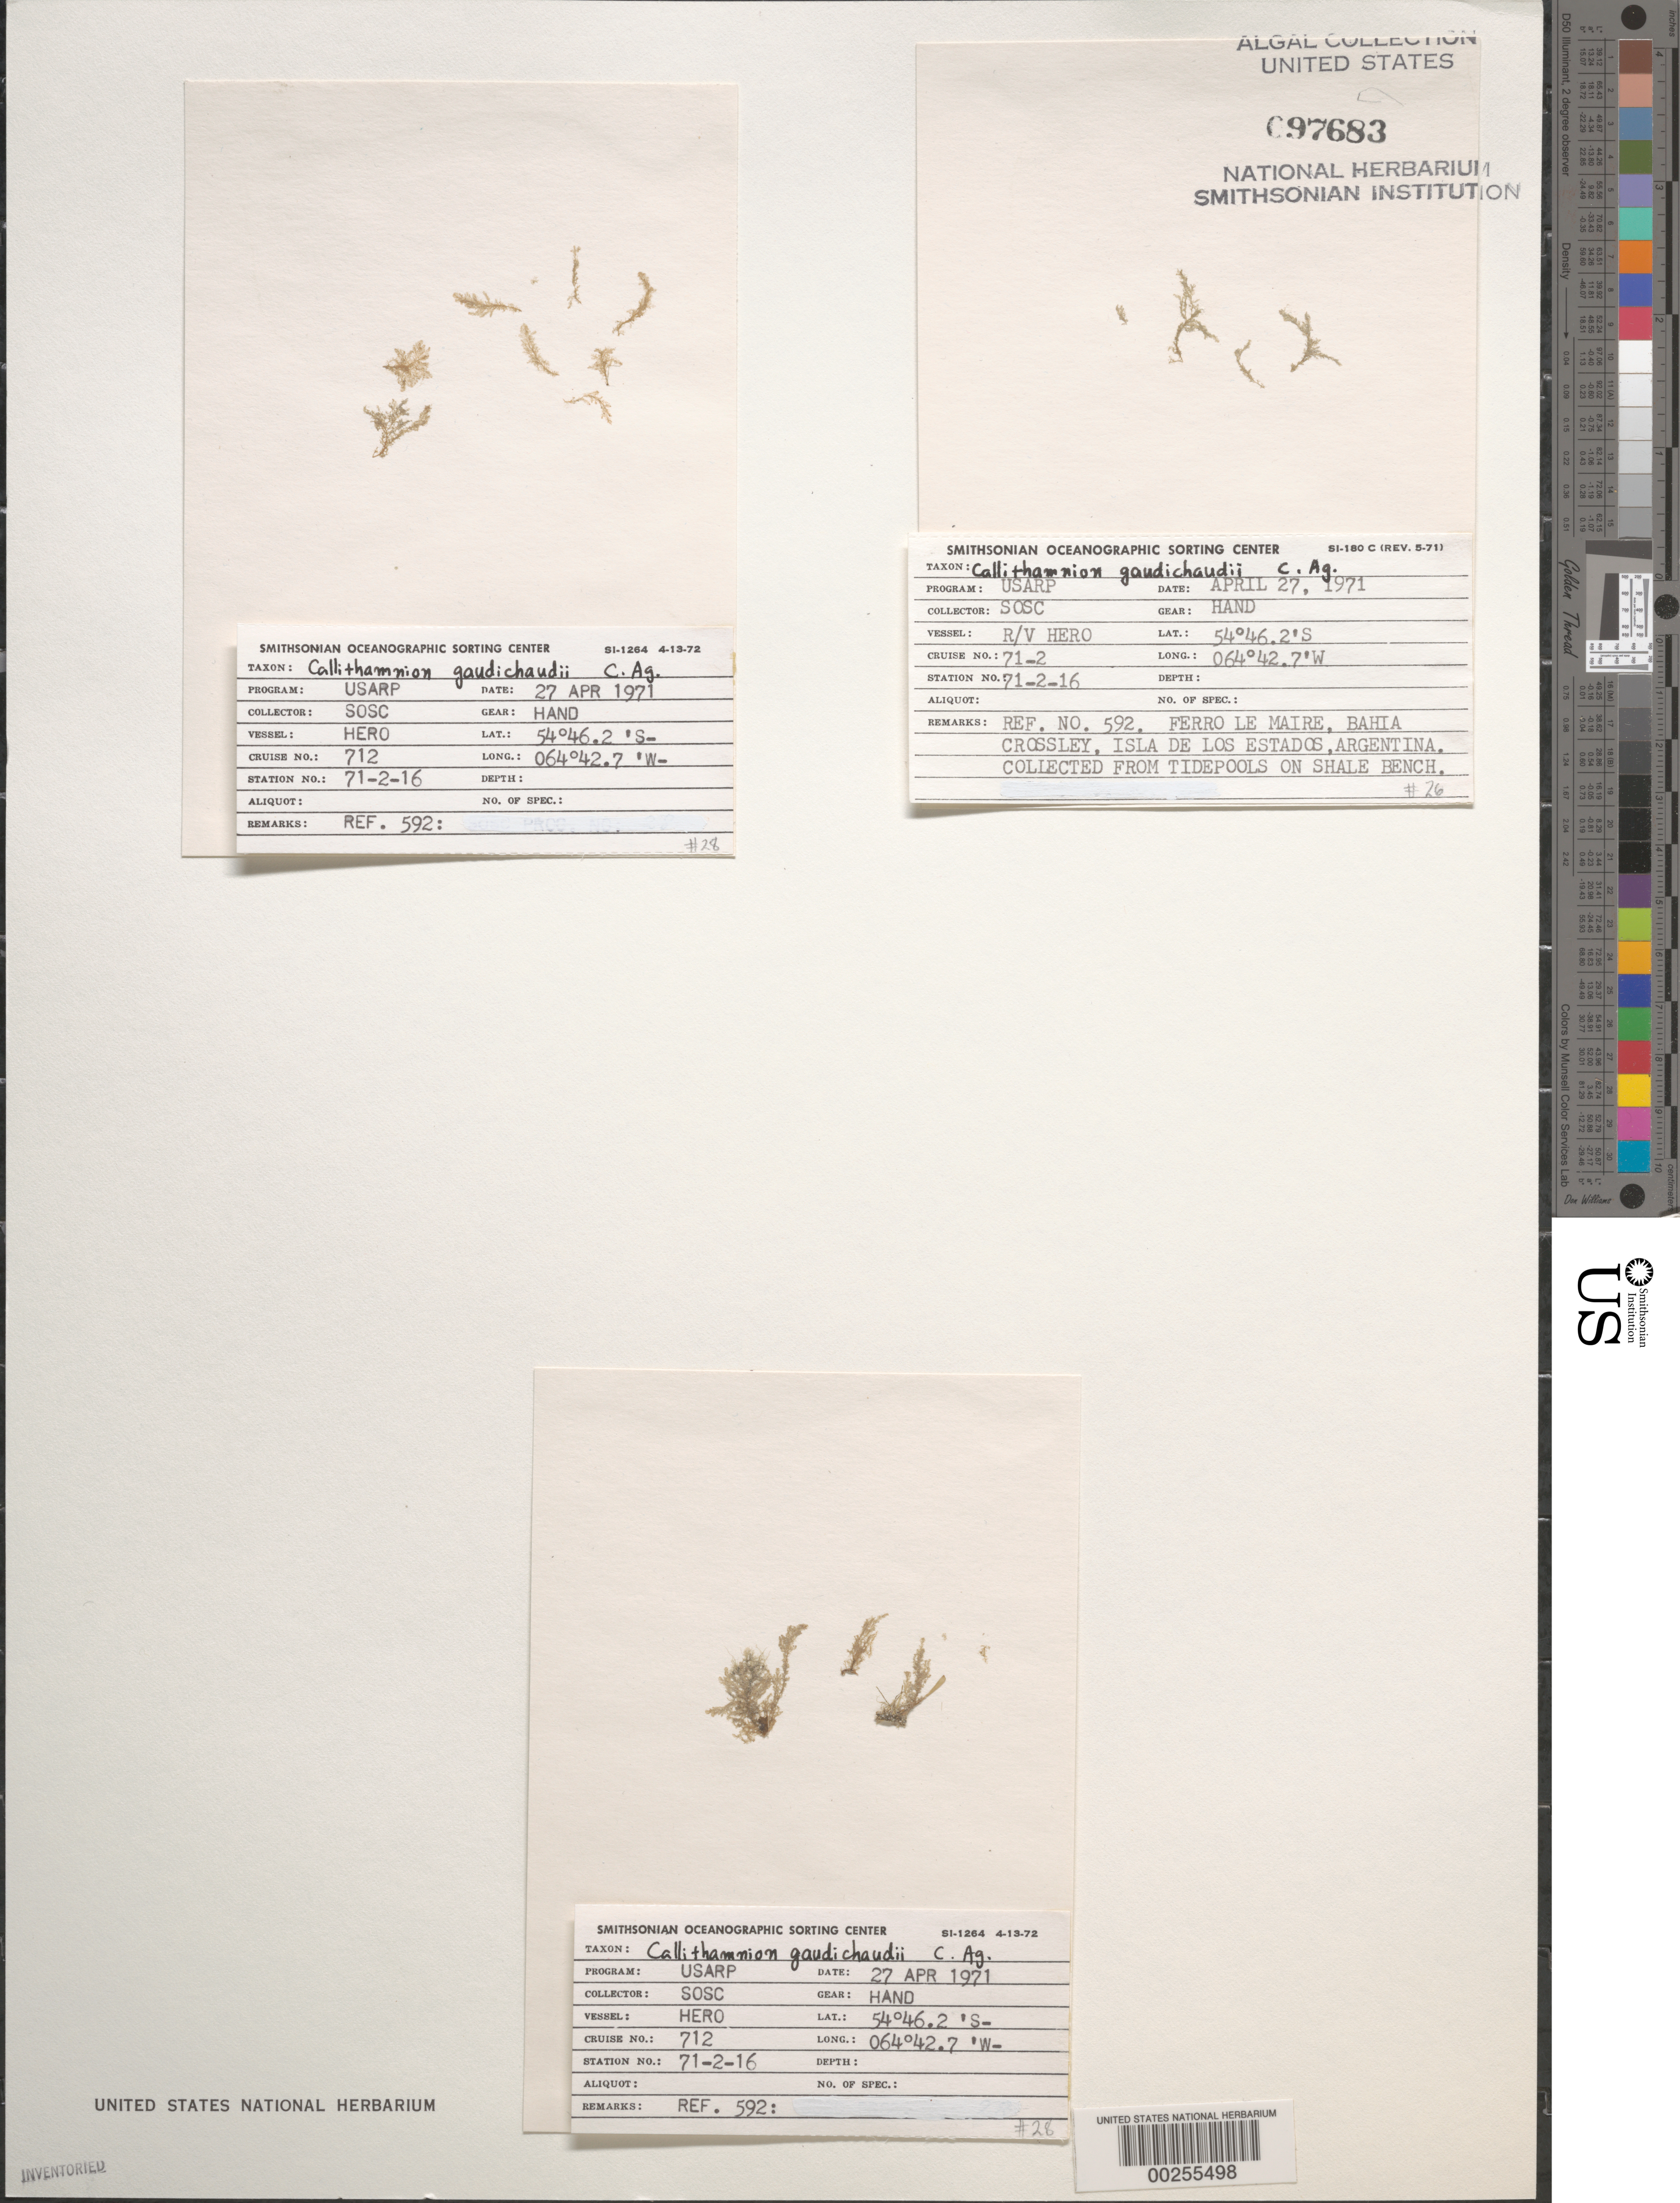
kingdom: Plantae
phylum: Rhodophyta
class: Florideophyceae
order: Ceramiales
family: Callithamniaceae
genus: Callithamnion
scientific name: Callithamnion gaudichaudii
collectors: SOSC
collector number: Station 71-2-16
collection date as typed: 27 Apr 1971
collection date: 1971-04-27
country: Argentina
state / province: Tierra del Fuego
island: Isla de los Estados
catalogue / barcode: US 97683